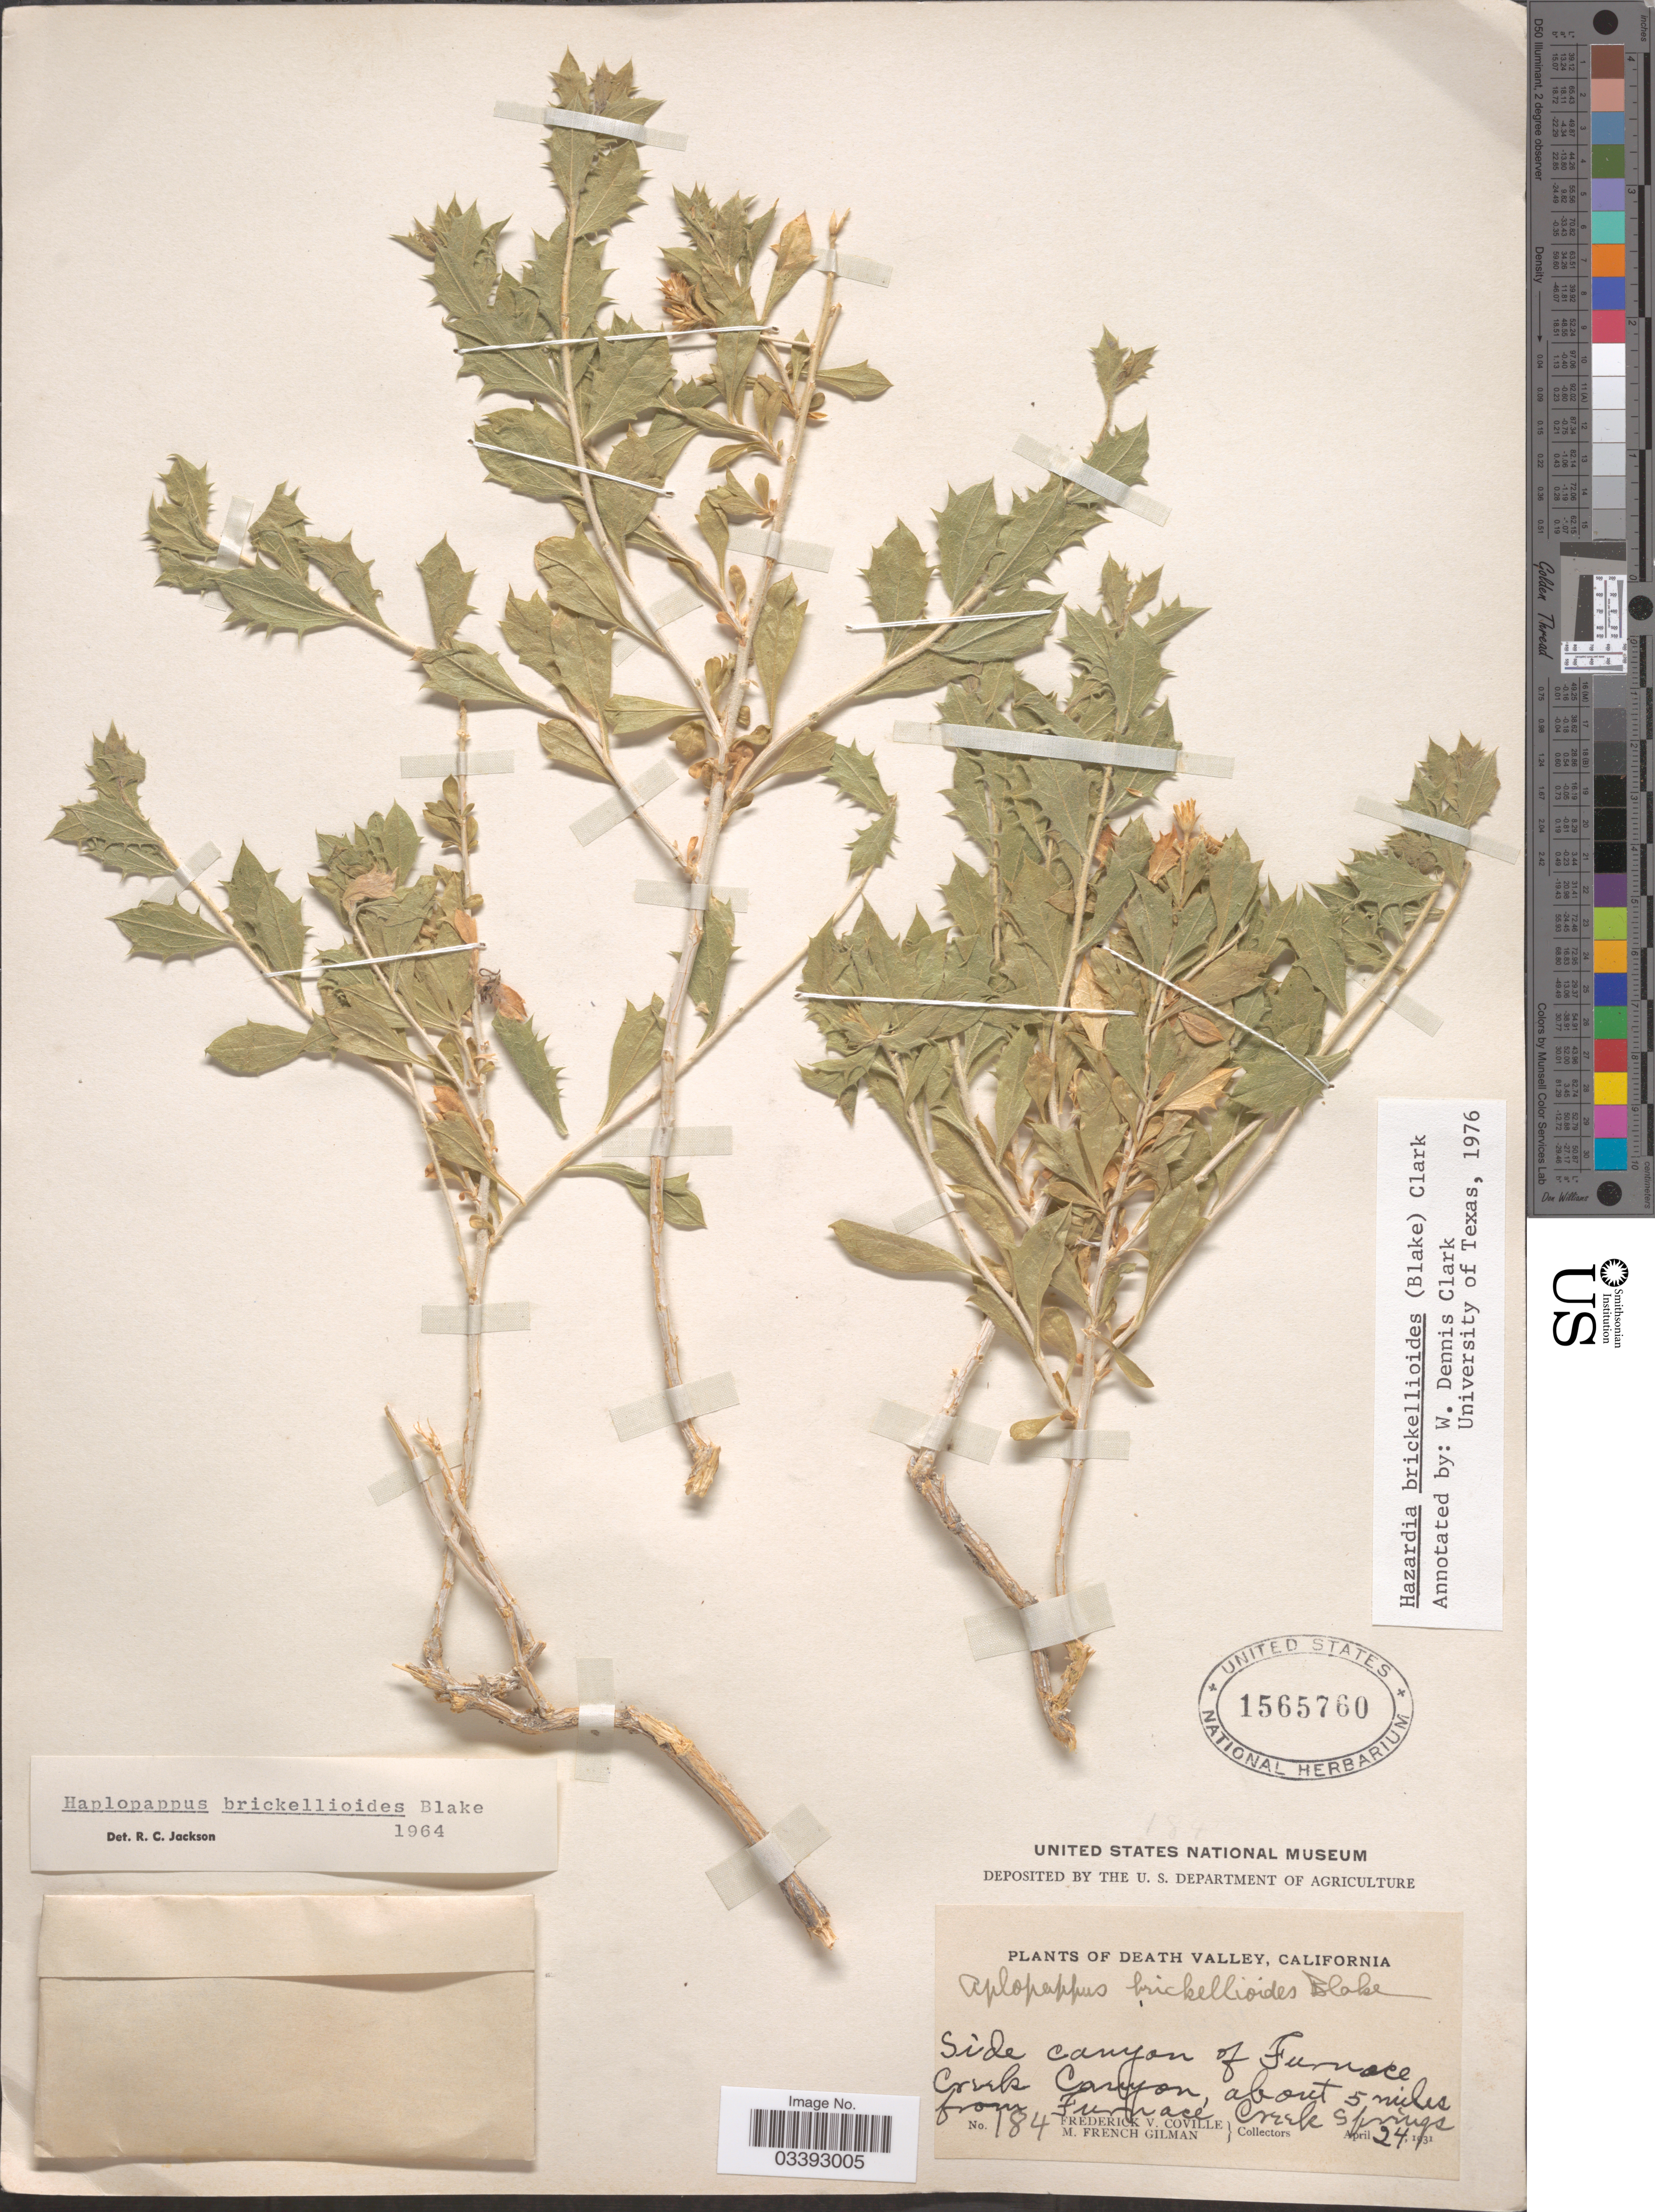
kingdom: Plantae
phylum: Tracheophyta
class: Magnoliopsida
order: Asterales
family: Asteraceae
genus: Hazardia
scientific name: Hazardia brickellioides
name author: (S.F. Blake) W.D. Clark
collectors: F. V. Coville & M. F. Gilman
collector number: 184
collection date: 1931-04-24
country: United States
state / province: California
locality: Side canyon of Furnace. Death Valley. Creek Canyon, about 5 miles from Furnace Creek Springs.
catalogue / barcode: US 1565760